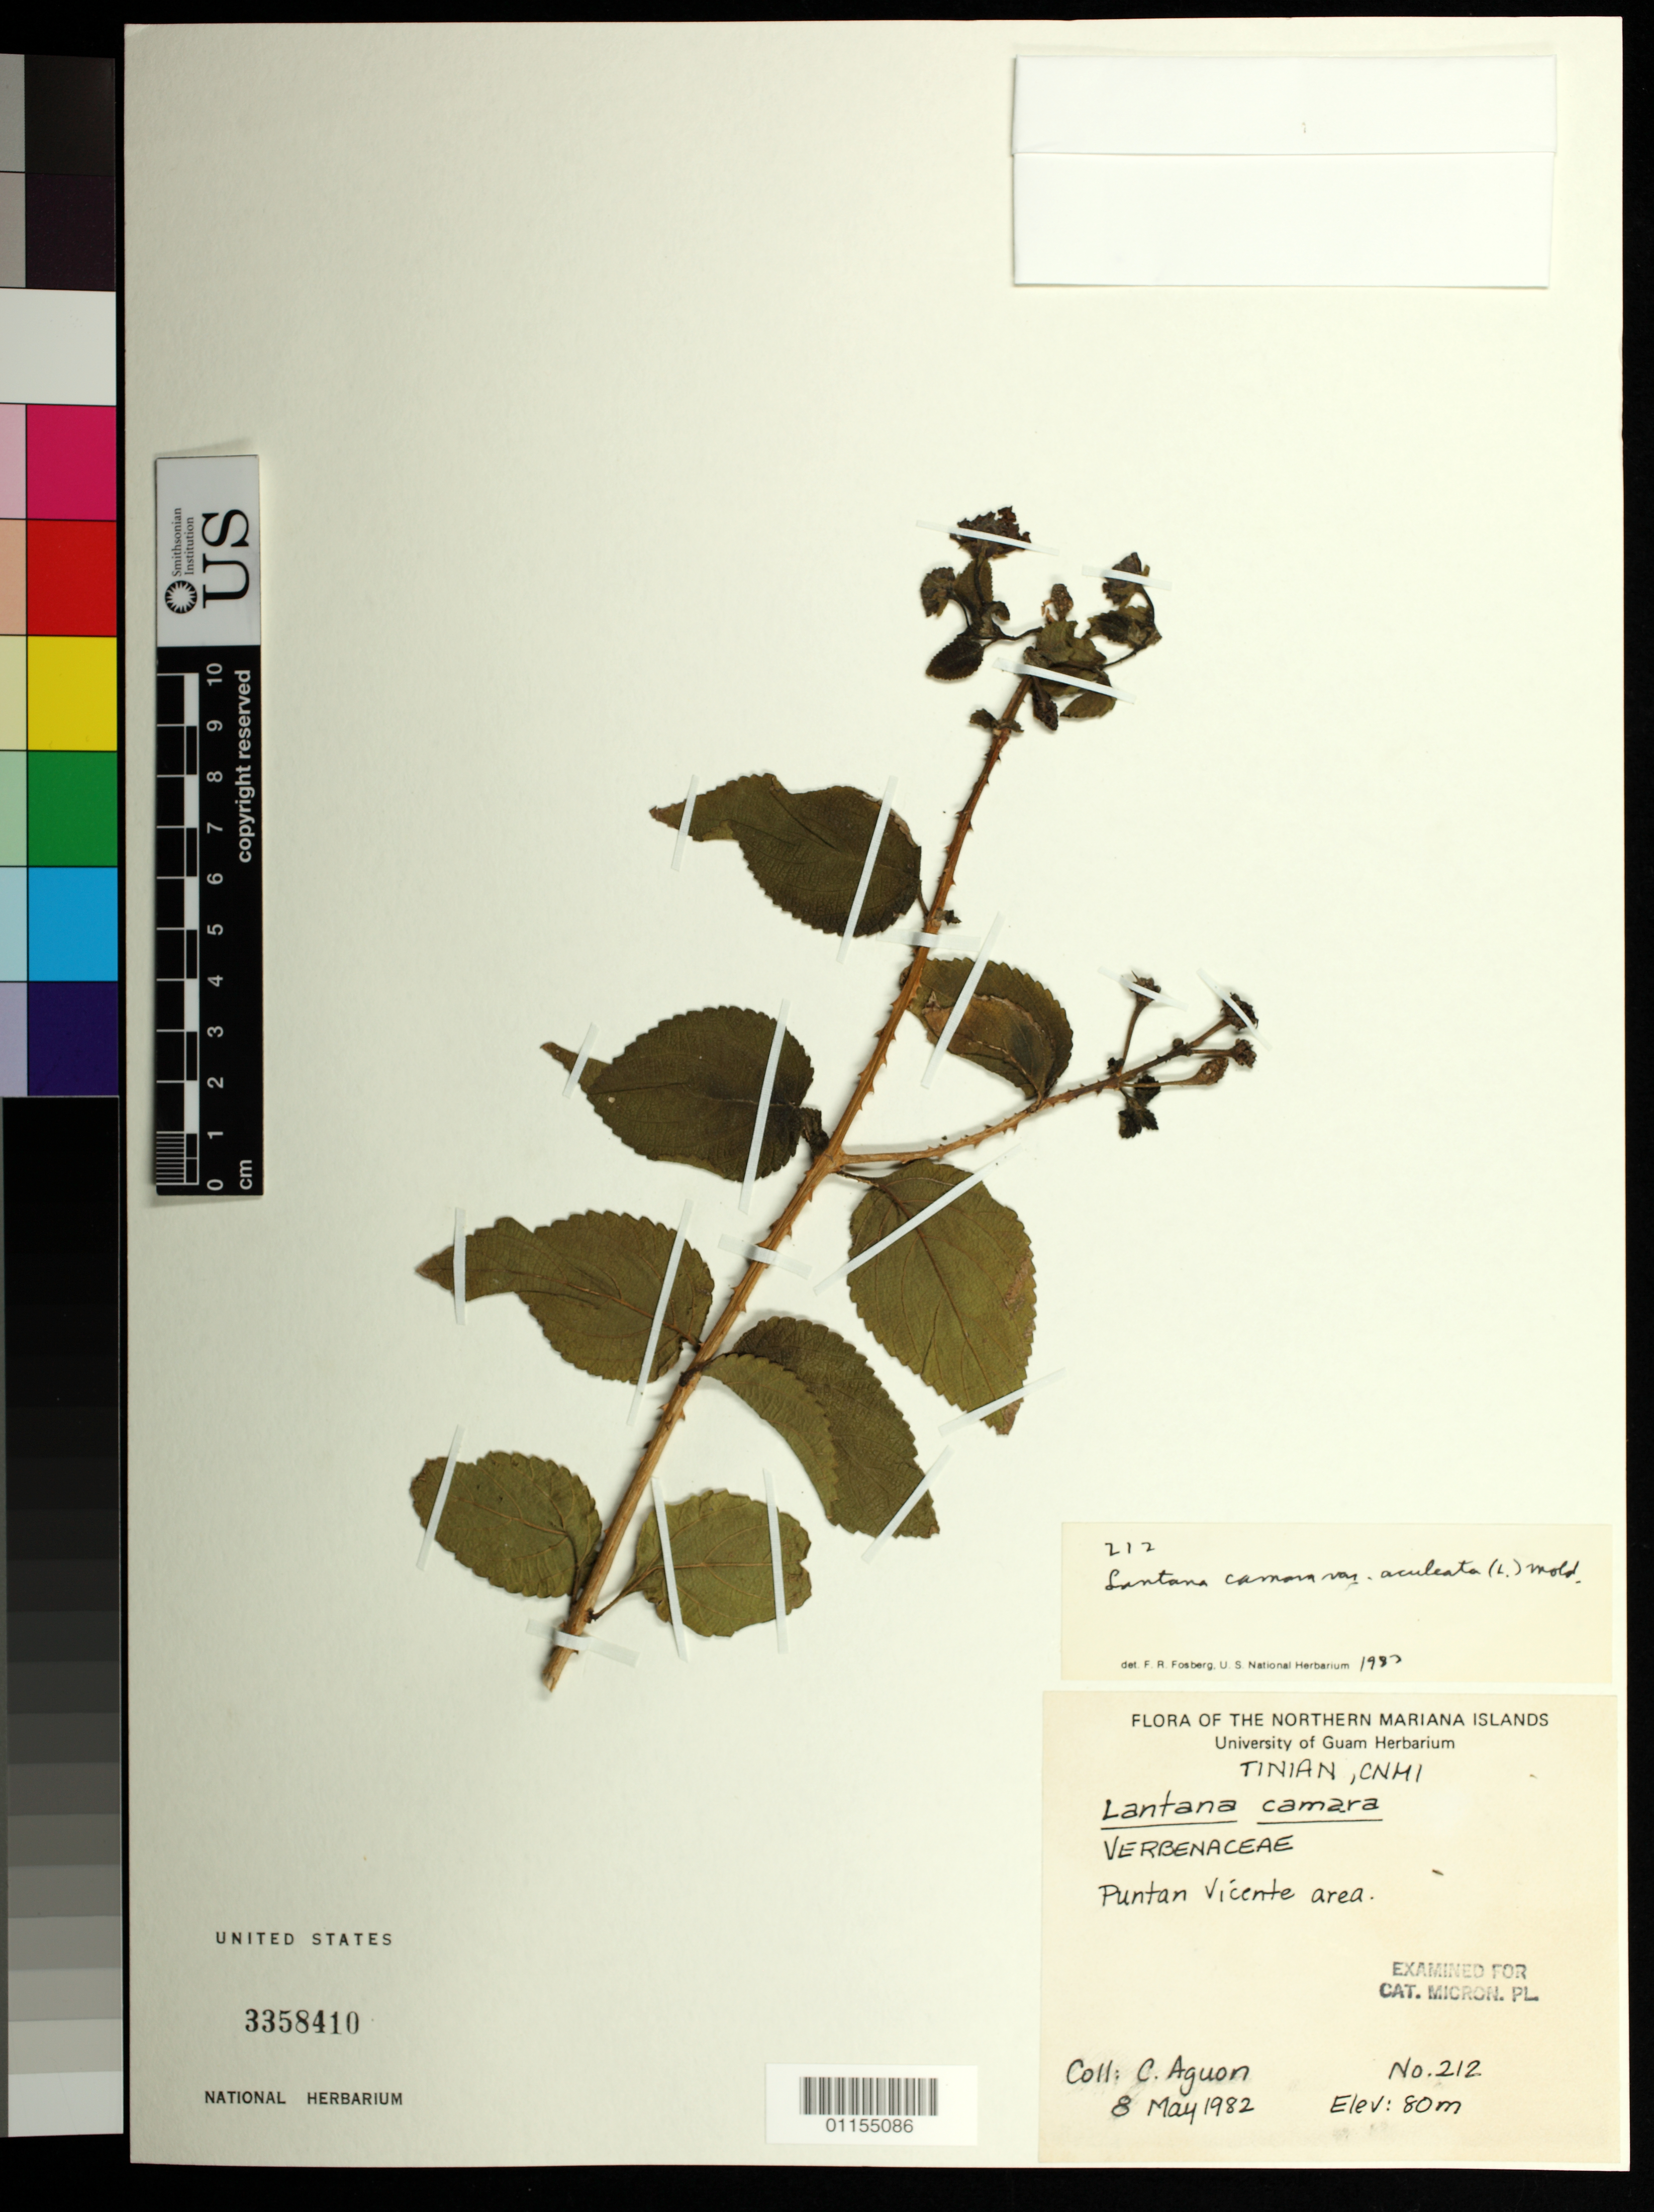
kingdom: Plantae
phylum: Tracheophyta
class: Magnoliopsida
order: Lamiales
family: Verbenaceae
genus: Lantana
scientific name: Lantana camara var. aculeata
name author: (L.) Moldenke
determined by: Fosberg, F. R.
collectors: C. Aguon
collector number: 212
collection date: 1982-05-08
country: Northern Mariana Islands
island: Tinian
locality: Puntan Vicente area.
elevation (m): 80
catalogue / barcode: US 3358410